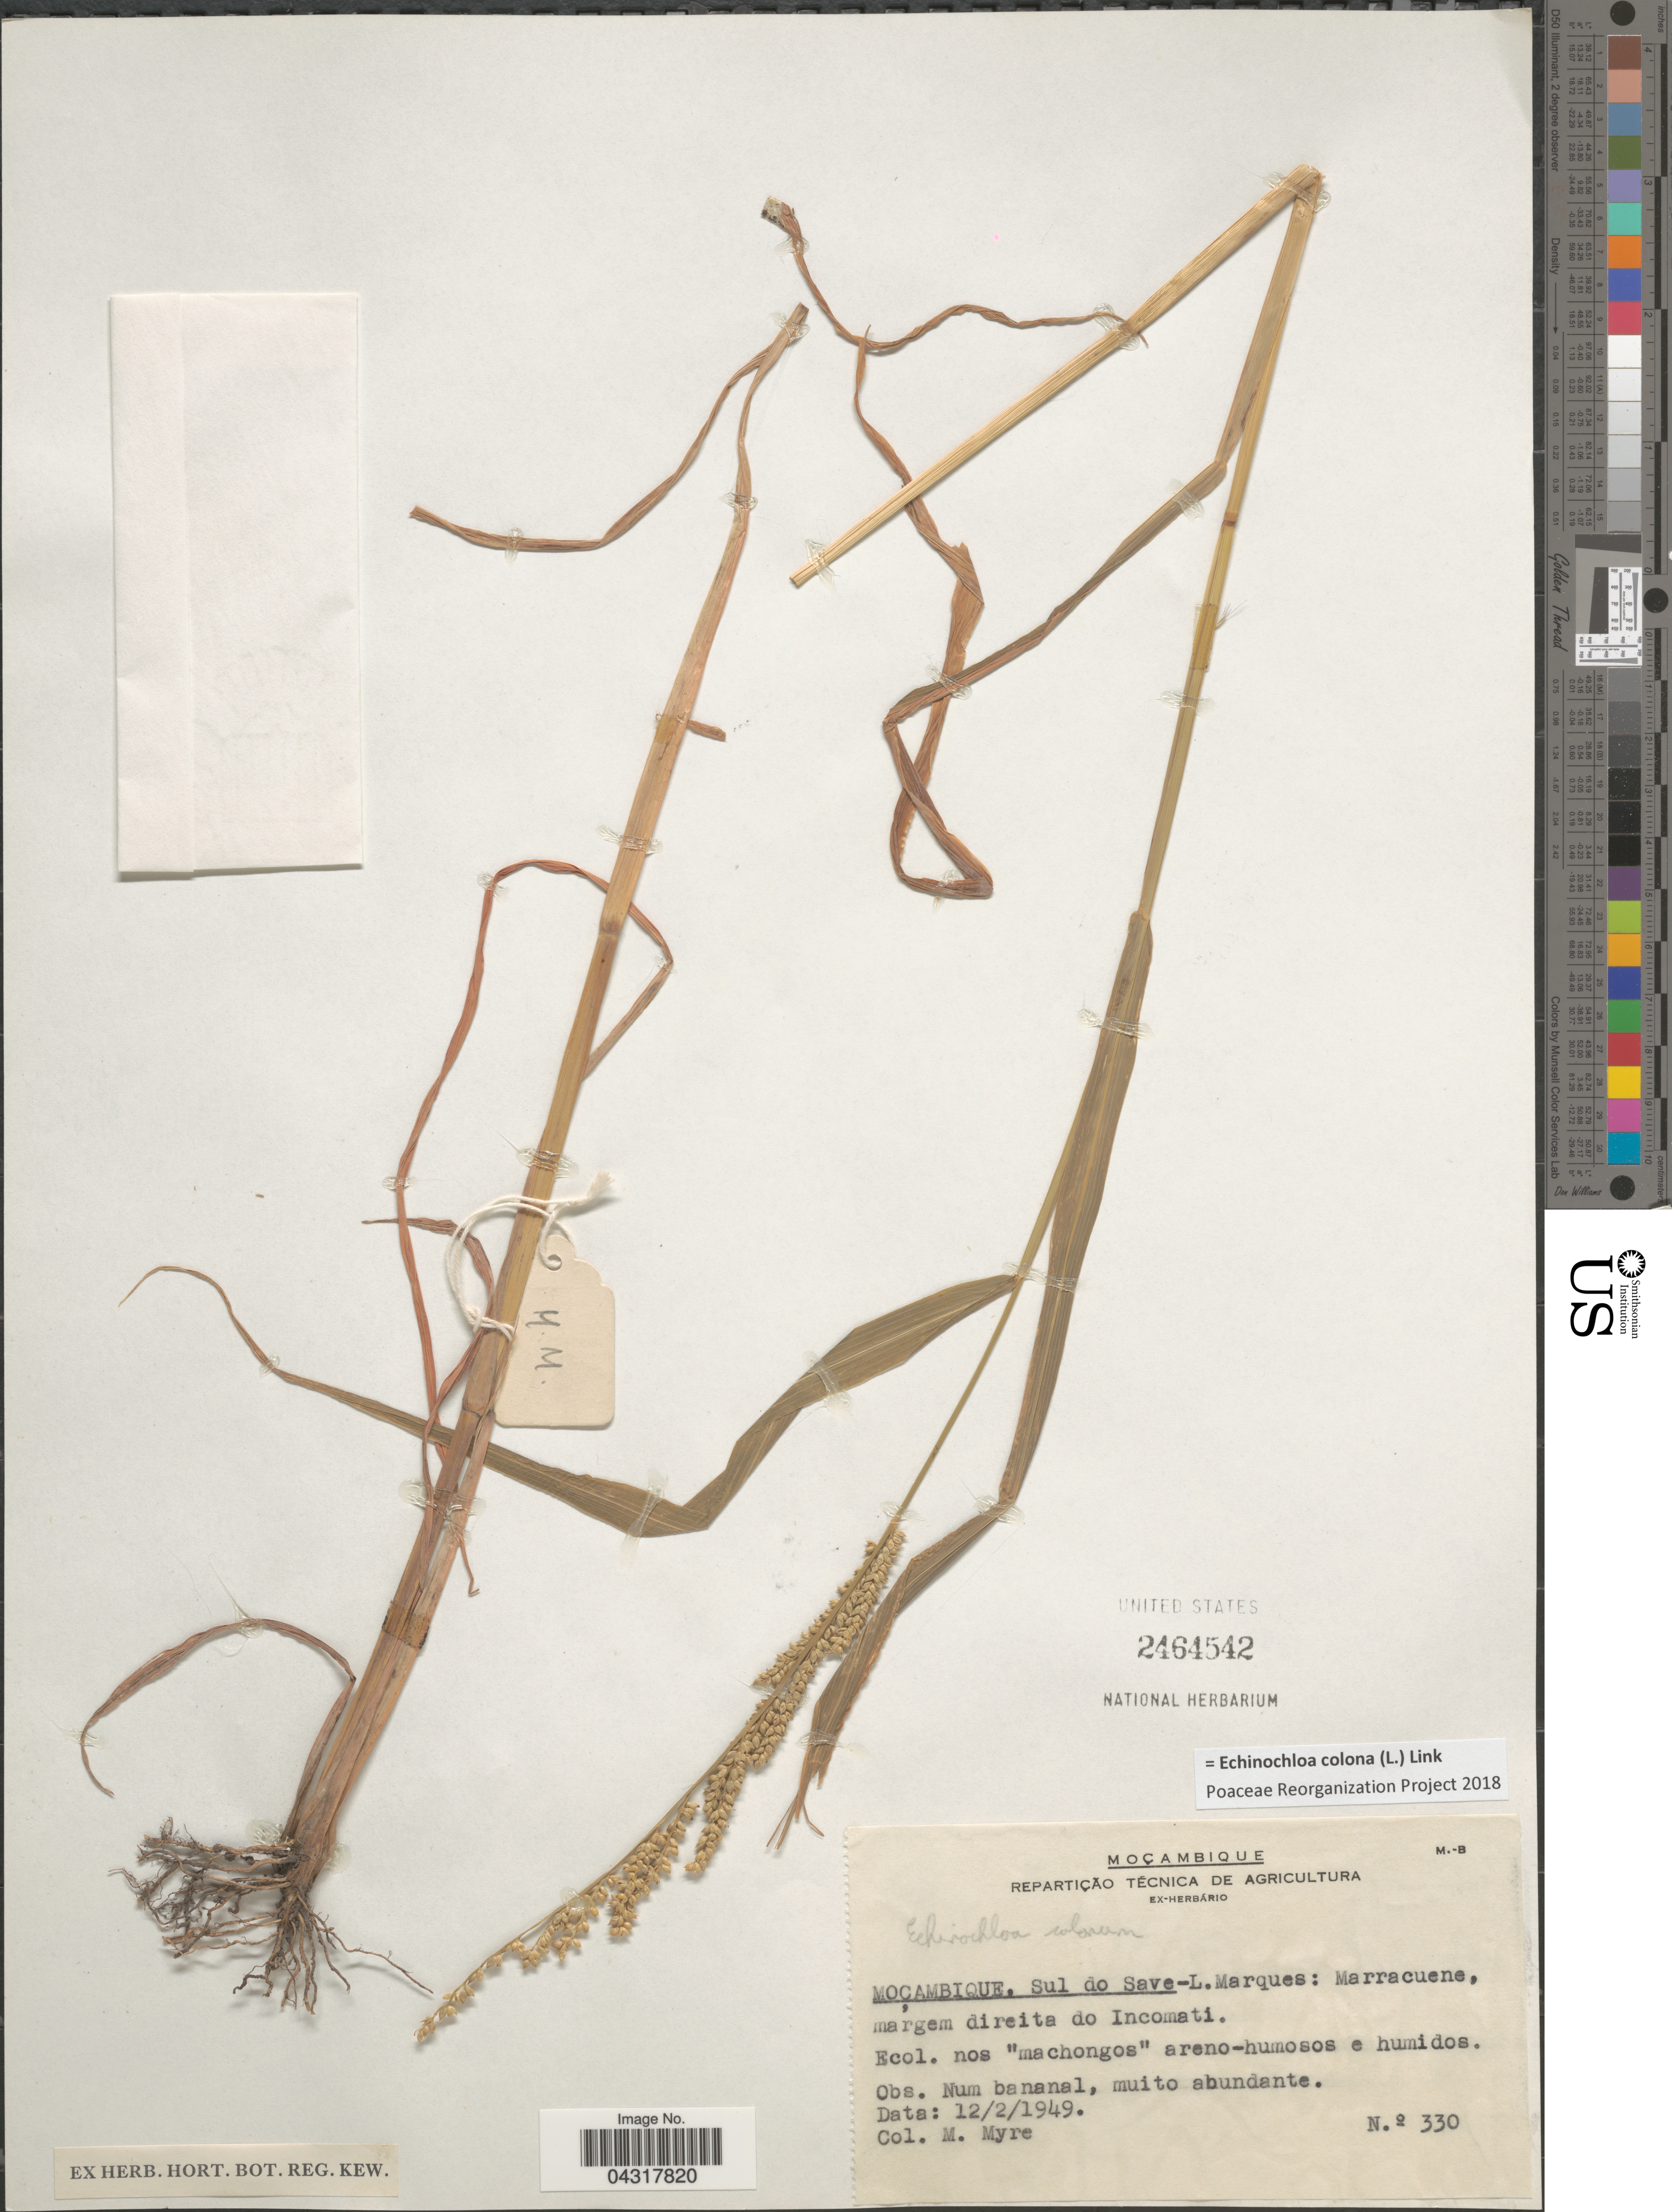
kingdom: Plantae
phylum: Tracheophyta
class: Liliopsida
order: Poales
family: Poaceae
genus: Echinochloa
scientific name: Echinochloa colona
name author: (L.) Link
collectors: Myre, M.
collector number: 330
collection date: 1949-02-12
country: Mozambique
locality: Moçambique, Sul do Save-L. Marques: Marracuene, margem direita do Incomati.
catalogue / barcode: US 2464542